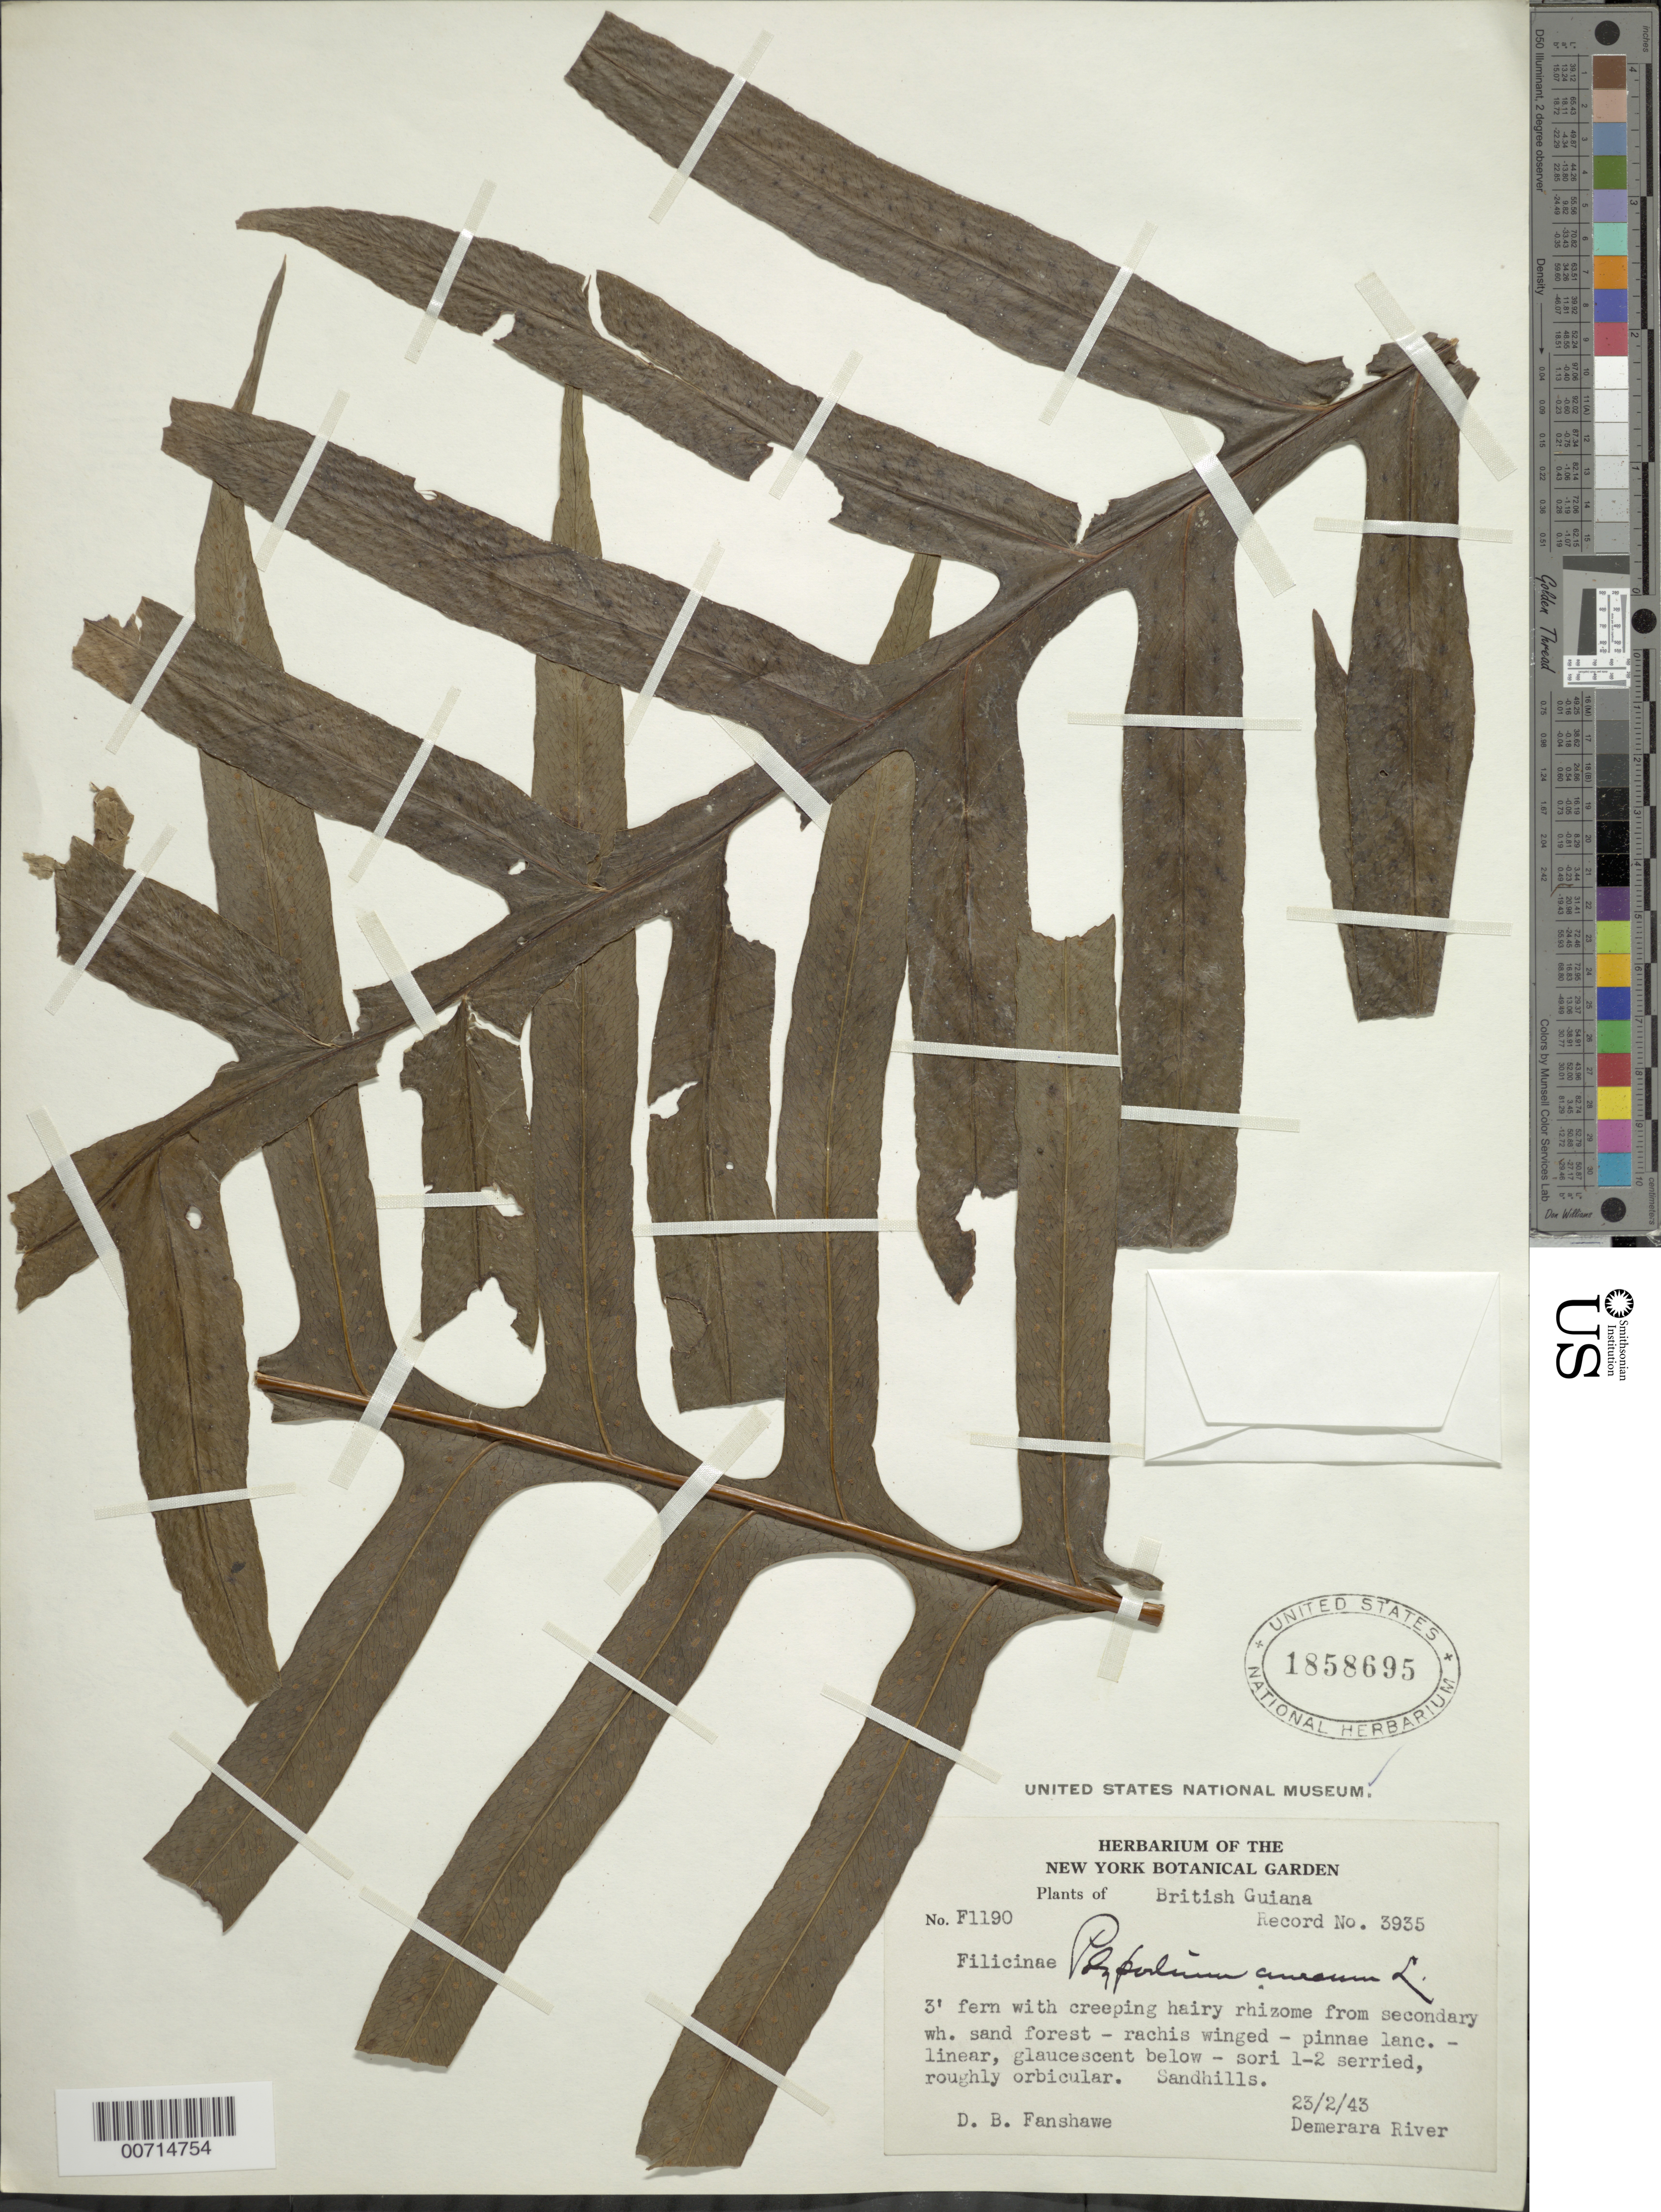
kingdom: Plantae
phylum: Tracheophyta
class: Polypodiopsida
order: Polypodiales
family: Polypodiaceae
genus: Phlebodium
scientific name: Phlebodium aureum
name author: (L.) J. Sm.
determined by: Boudrie, M.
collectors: D. B. Fanshawe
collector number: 3935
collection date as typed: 23-Feb-43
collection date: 1943-02-23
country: Guyana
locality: Demerara R.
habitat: Sandhills, secondary white sand forest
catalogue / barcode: US 1858695